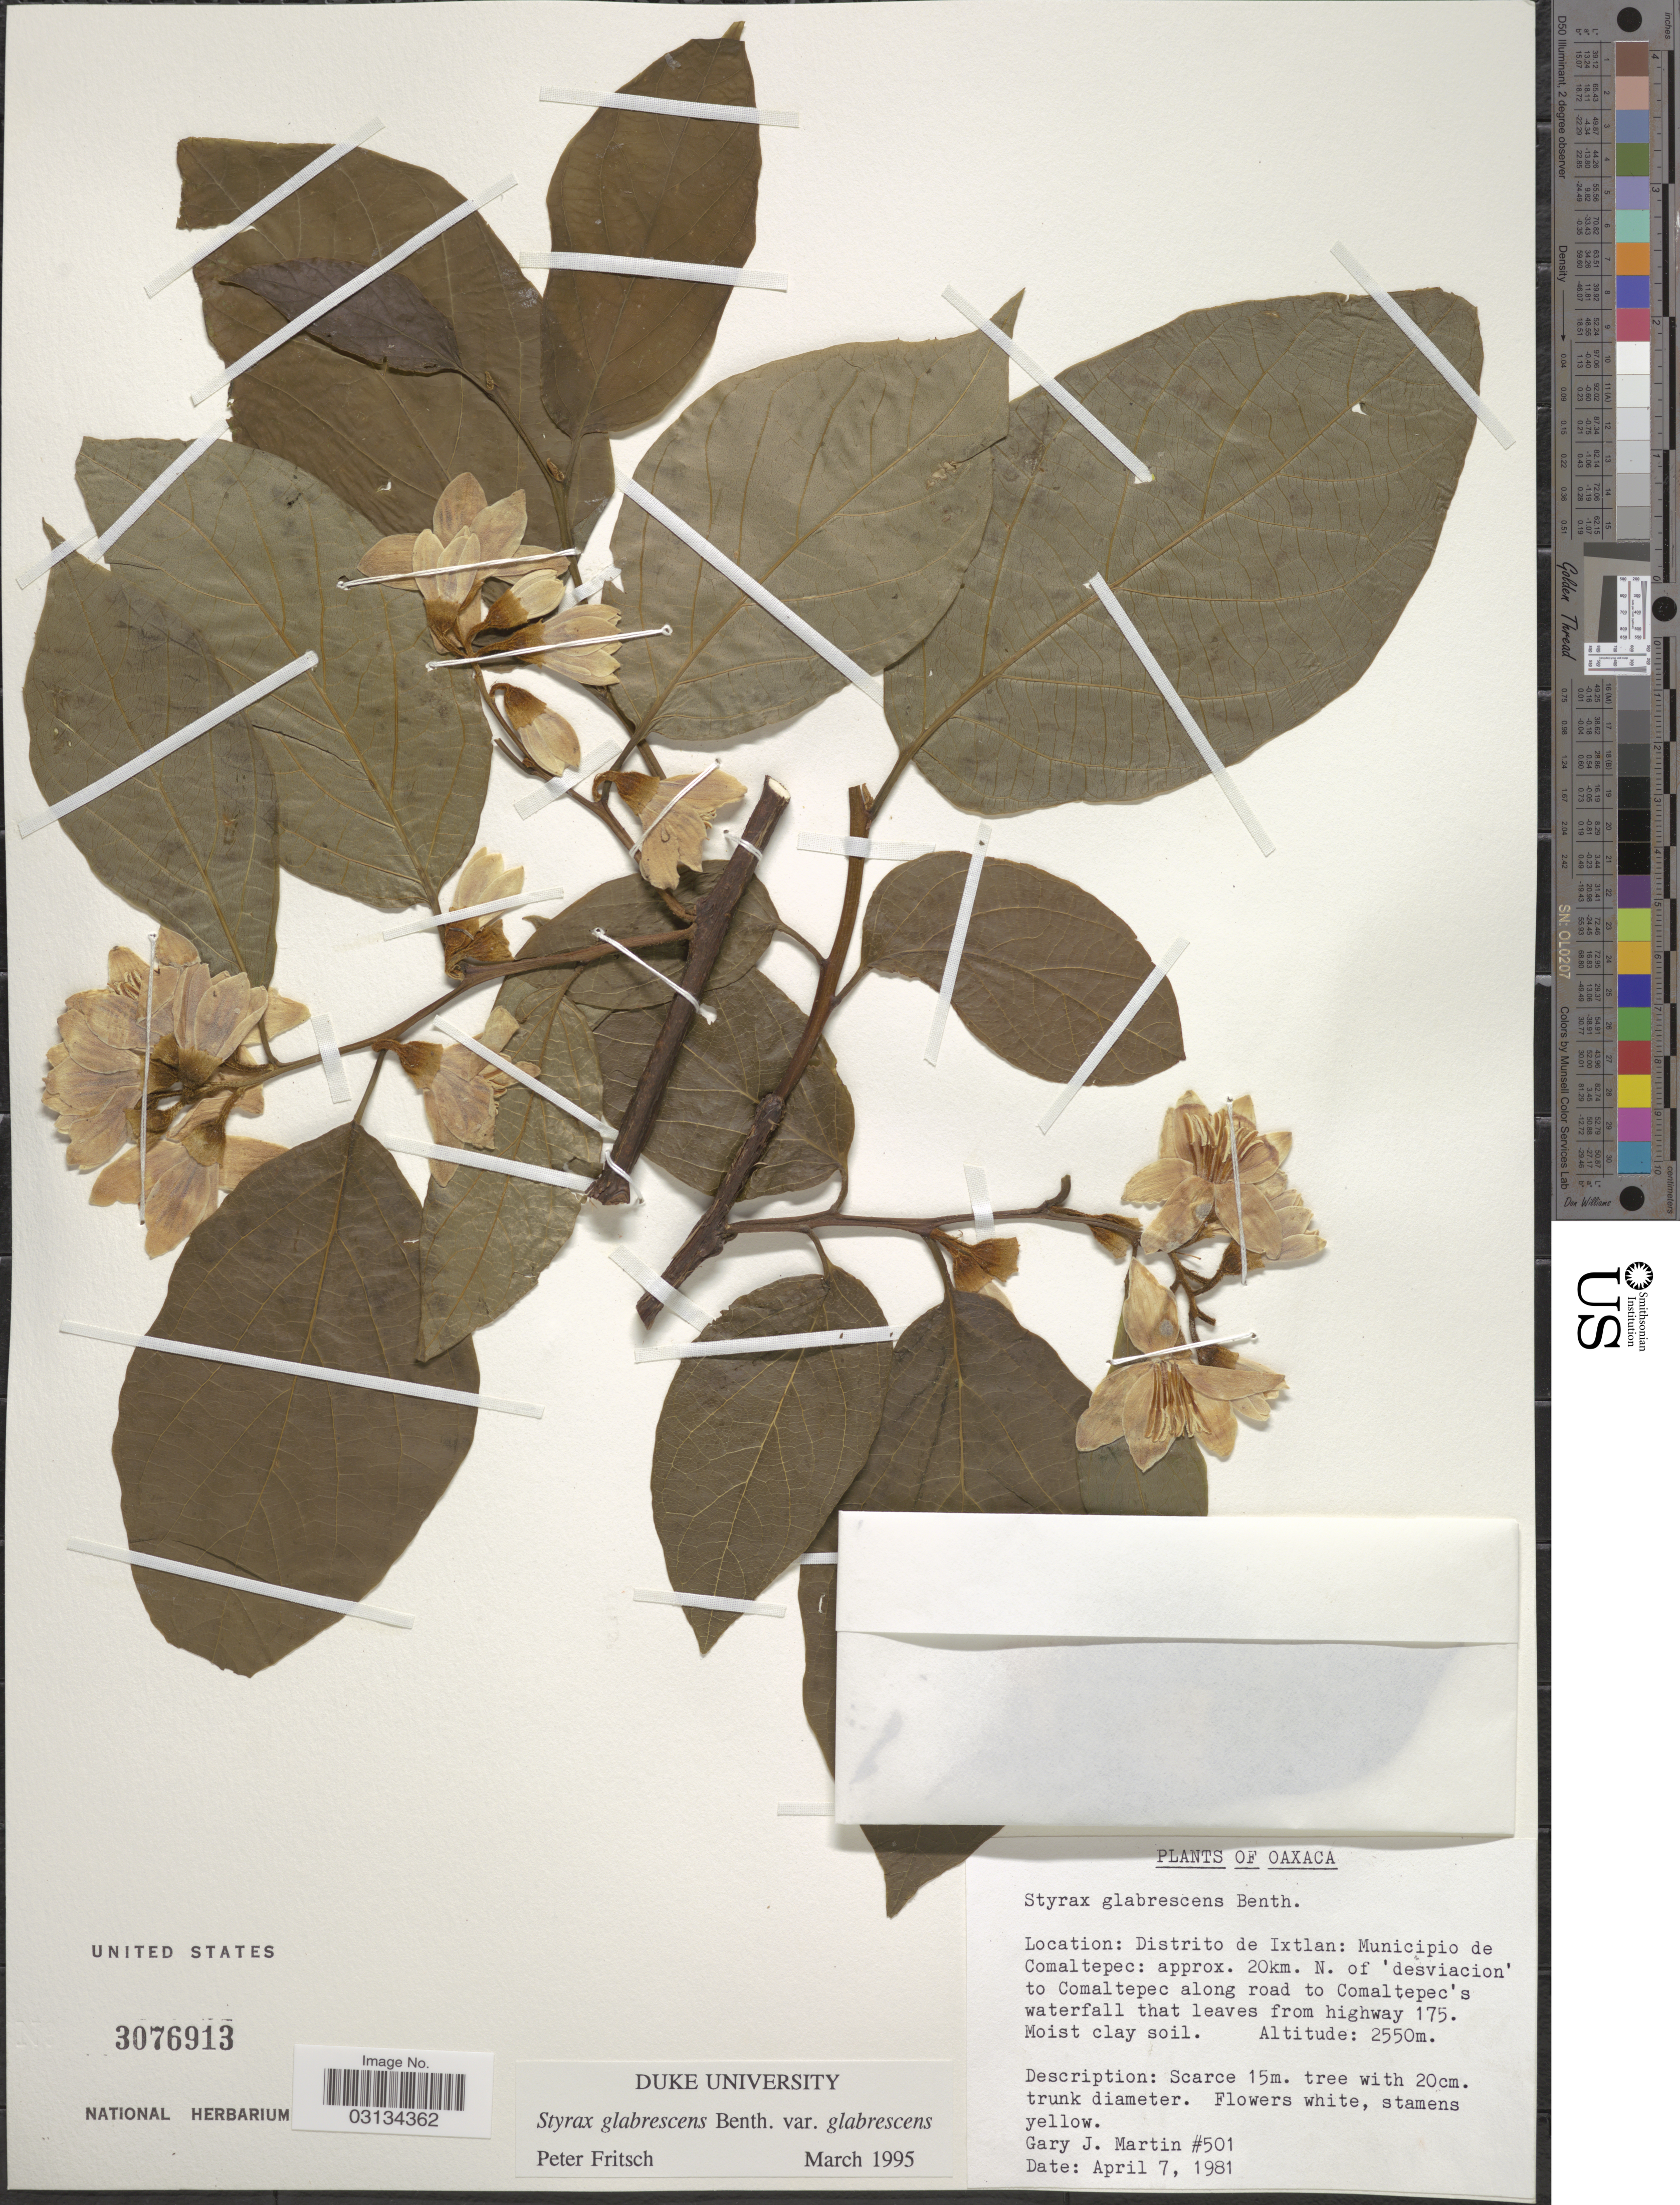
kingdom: Plantae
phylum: Tracheophyta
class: Magnoliopsida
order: Ericales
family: Styracaceae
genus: Styrax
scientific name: Styrax glabrescens Benth. var. glabrescens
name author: Benth.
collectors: G. J. Martin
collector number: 501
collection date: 1981-04-07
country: Mexico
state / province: Oaxaca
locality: Distrito de Ixtlan: Municipio de Comaltepec: approx. 20km. N. of 'desviacion' to Comaltepec along road to Comaltepec's waterfall that leaves from highway 175.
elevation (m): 2550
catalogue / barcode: US 3076913